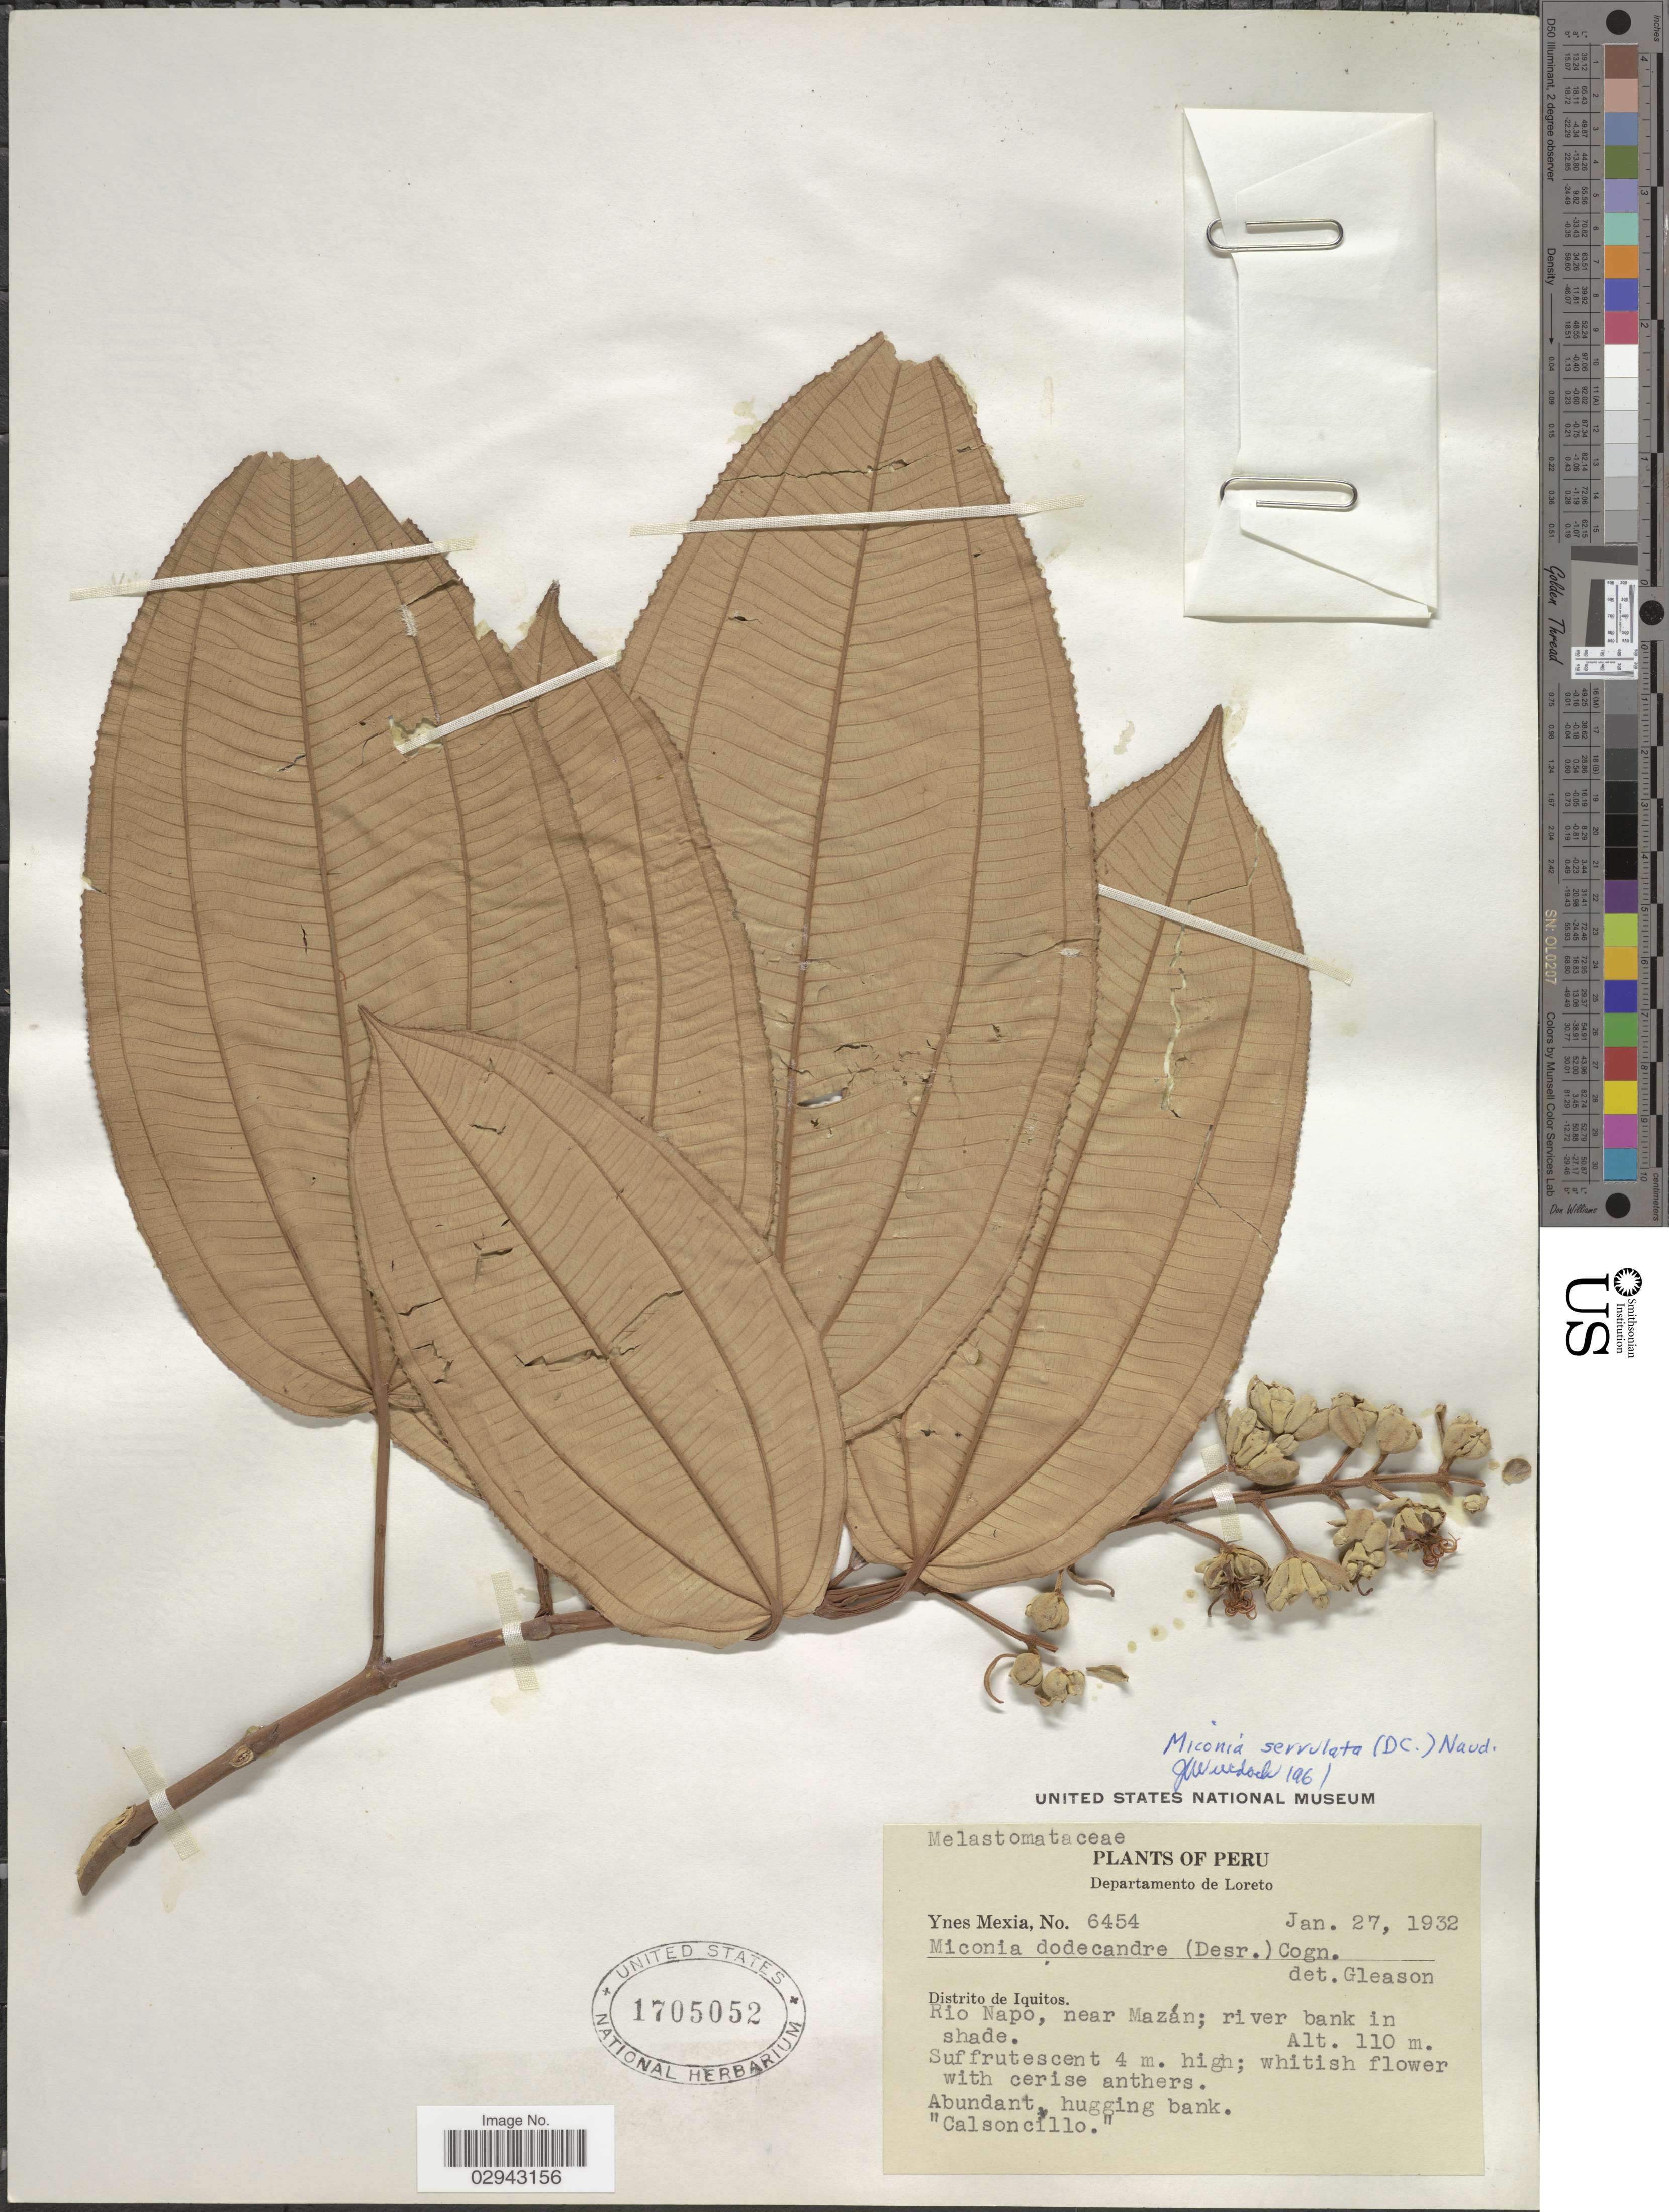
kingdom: Plantae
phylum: Tracheophyta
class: Magnoliopsida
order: Myrtales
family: Melastomataceae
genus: Miconia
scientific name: Miconia serrulata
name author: (DC.) Naudin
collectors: Y. Mexia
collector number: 6454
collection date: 1932-01-27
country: Peru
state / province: Loreto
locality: Departamento de Loreto. Distrito de Iquitos. Rio Napo, near Mazán; river bank in shade.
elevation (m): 110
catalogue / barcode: US 1705052